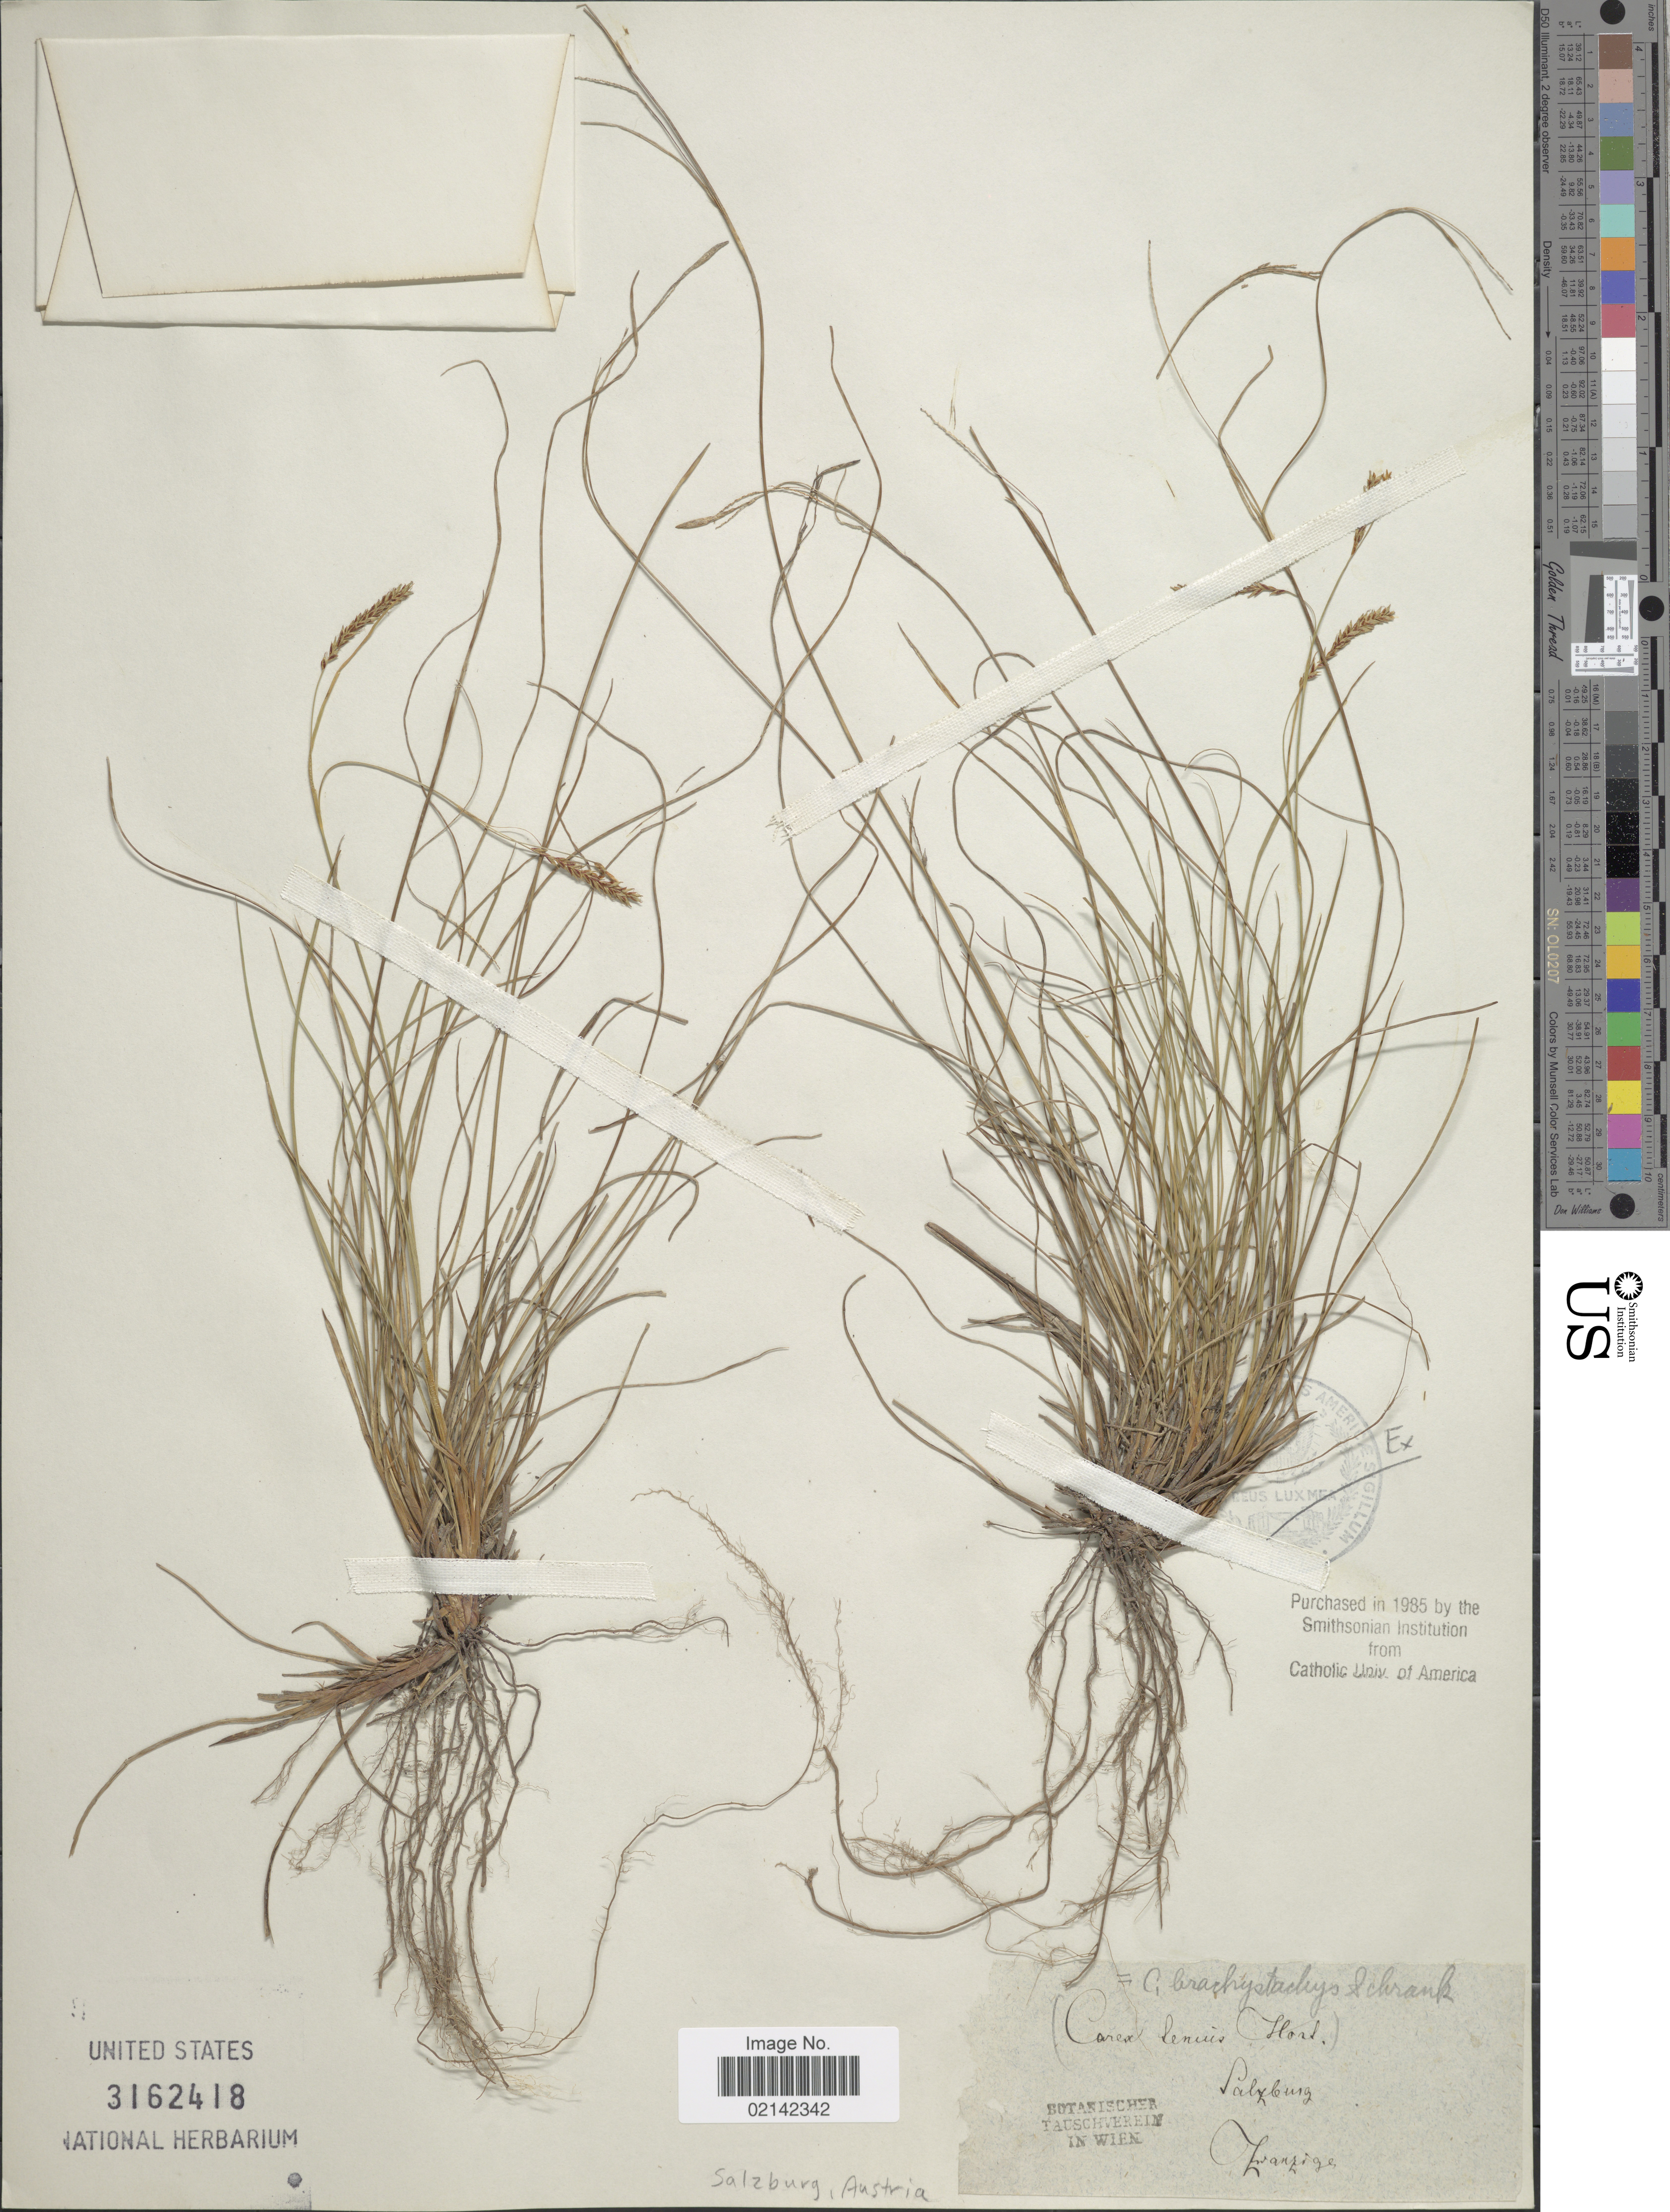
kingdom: Plantae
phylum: Tracheophyta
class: Liliopsida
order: Poales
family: Cyperaceae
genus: Carex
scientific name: Carex brachystachys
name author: Schrank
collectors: Zwanziger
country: Austria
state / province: Salzburg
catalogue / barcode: US 3162418